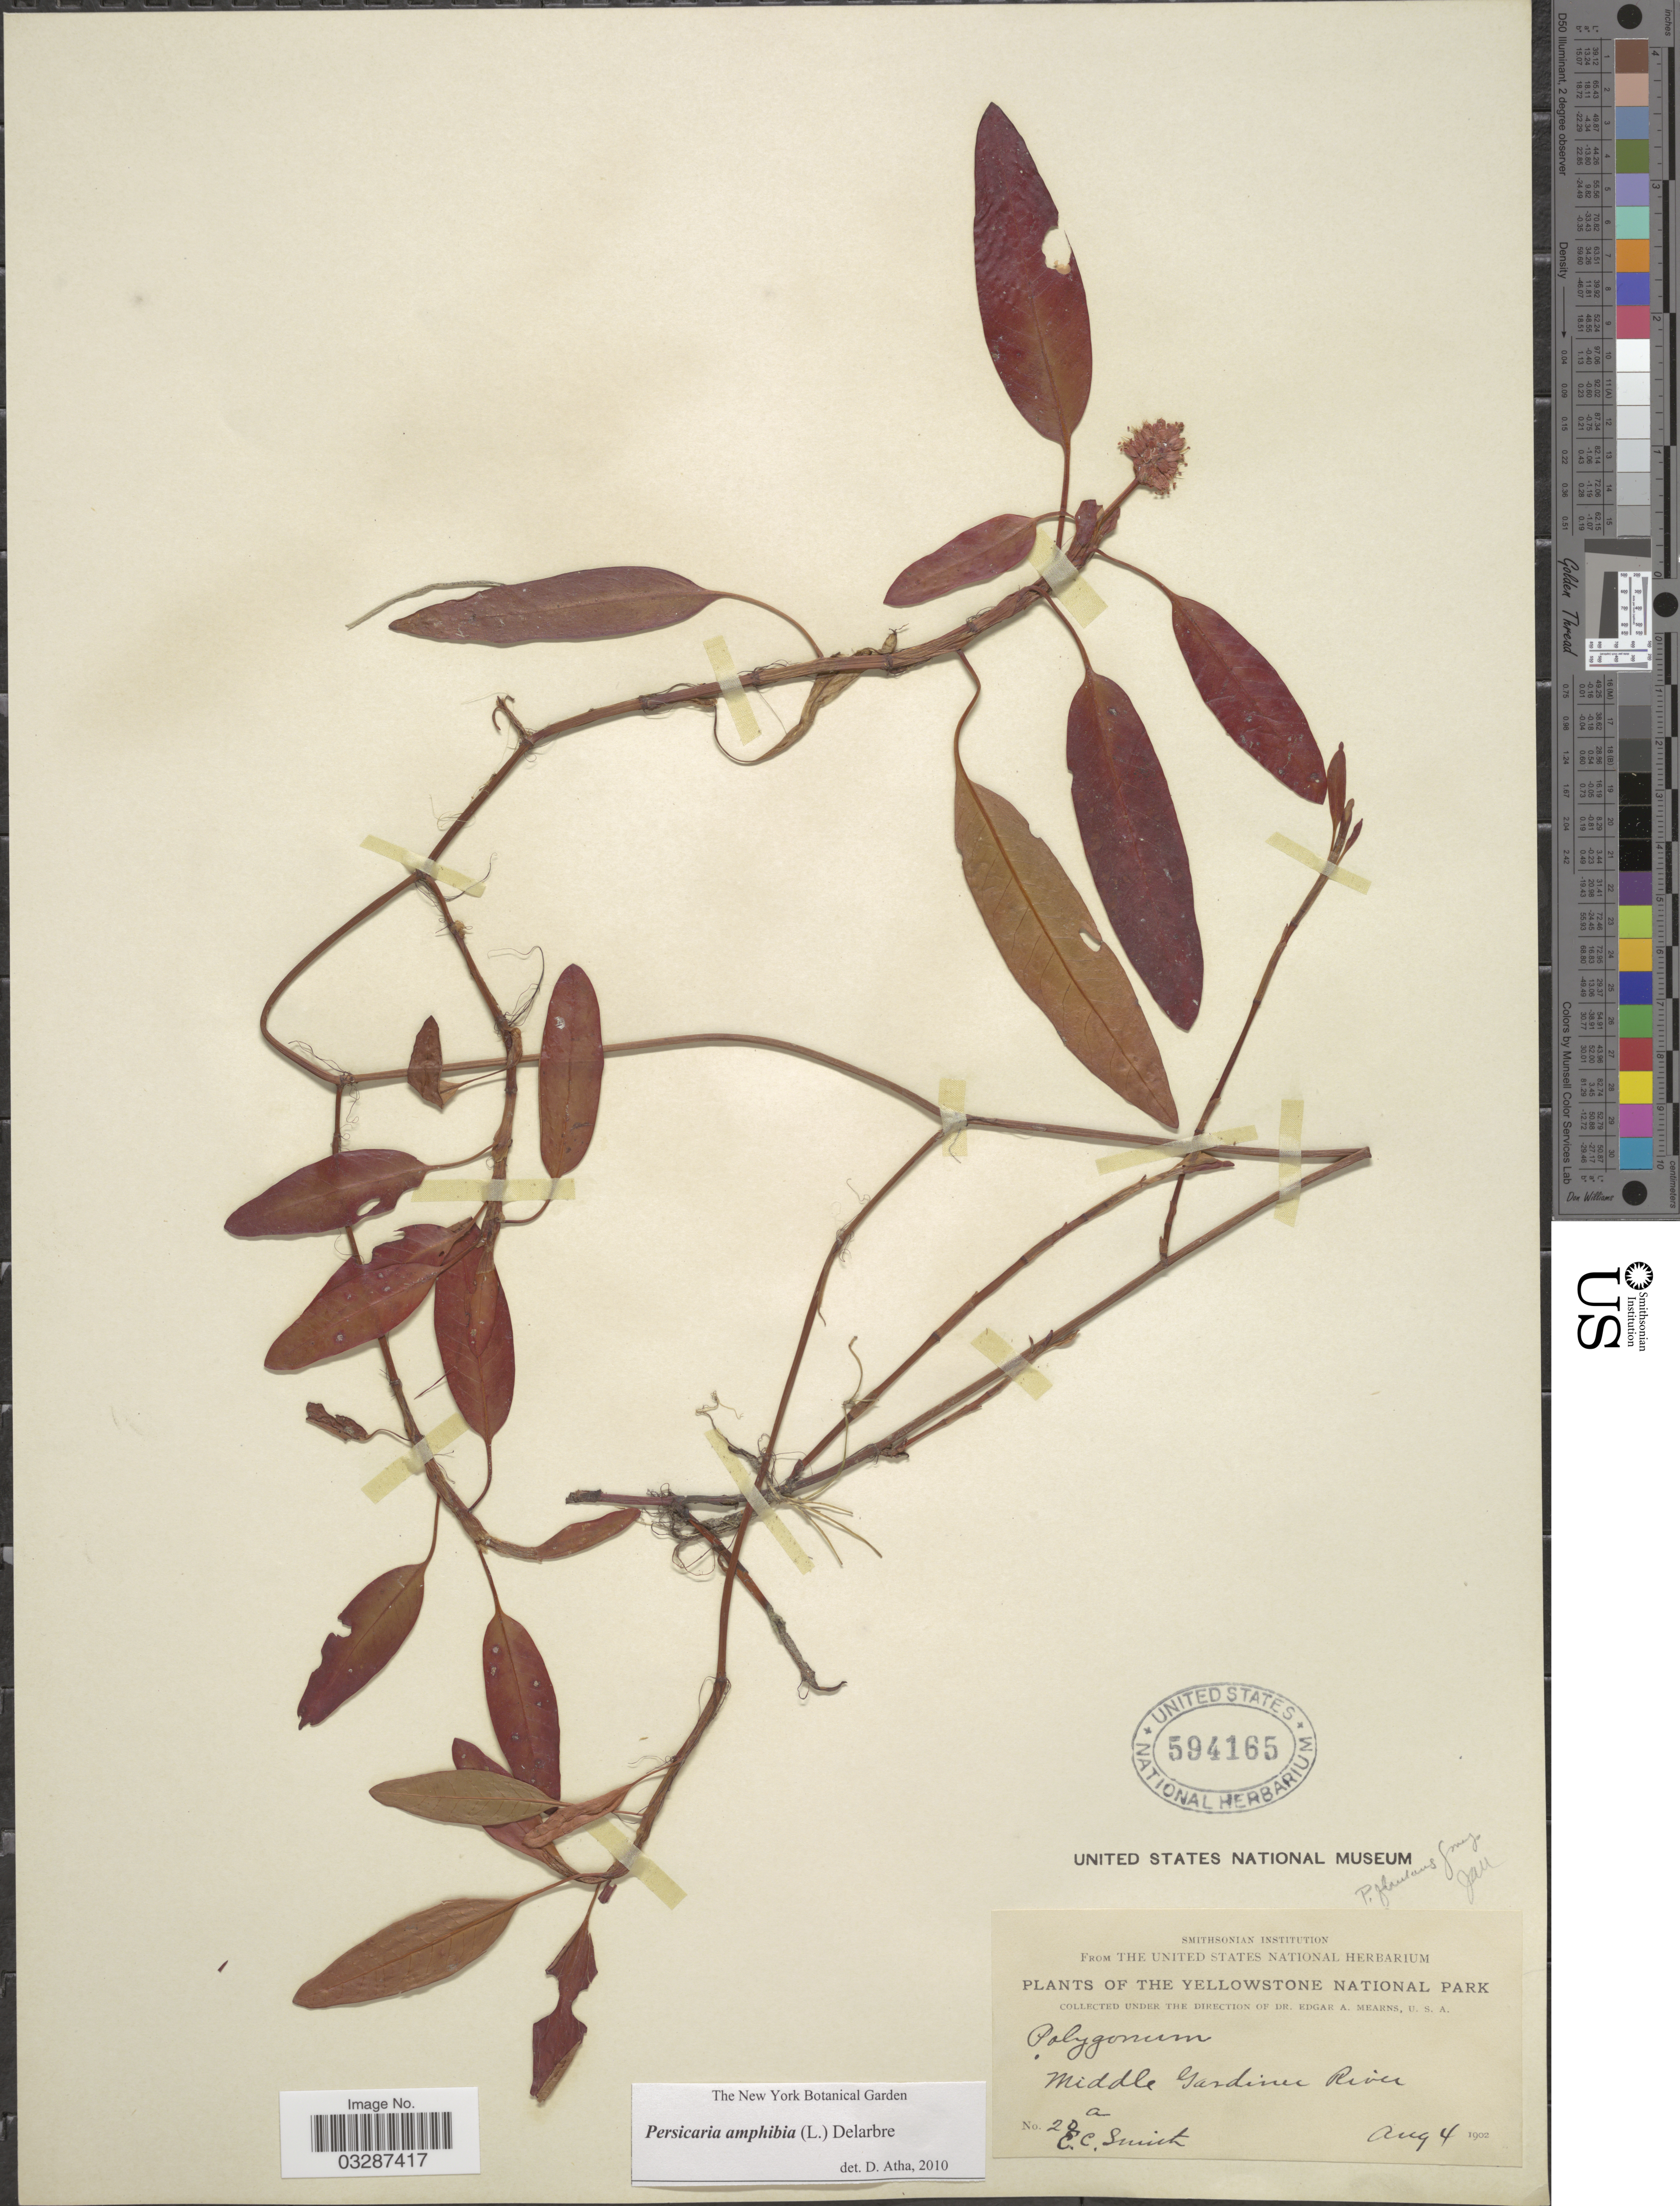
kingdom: Plantae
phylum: Tracheophyta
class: Magnoliopsida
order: Caryophyllales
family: Polygonaceae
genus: Persicaria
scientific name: Persicaria amphibia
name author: (L.) Delarbre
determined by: Atha, D. E.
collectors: E. Smith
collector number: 20a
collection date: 1902-08-04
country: United States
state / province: Wyoming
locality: The Yellowstone National Park. Middle Gardiner River.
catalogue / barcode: US 594165